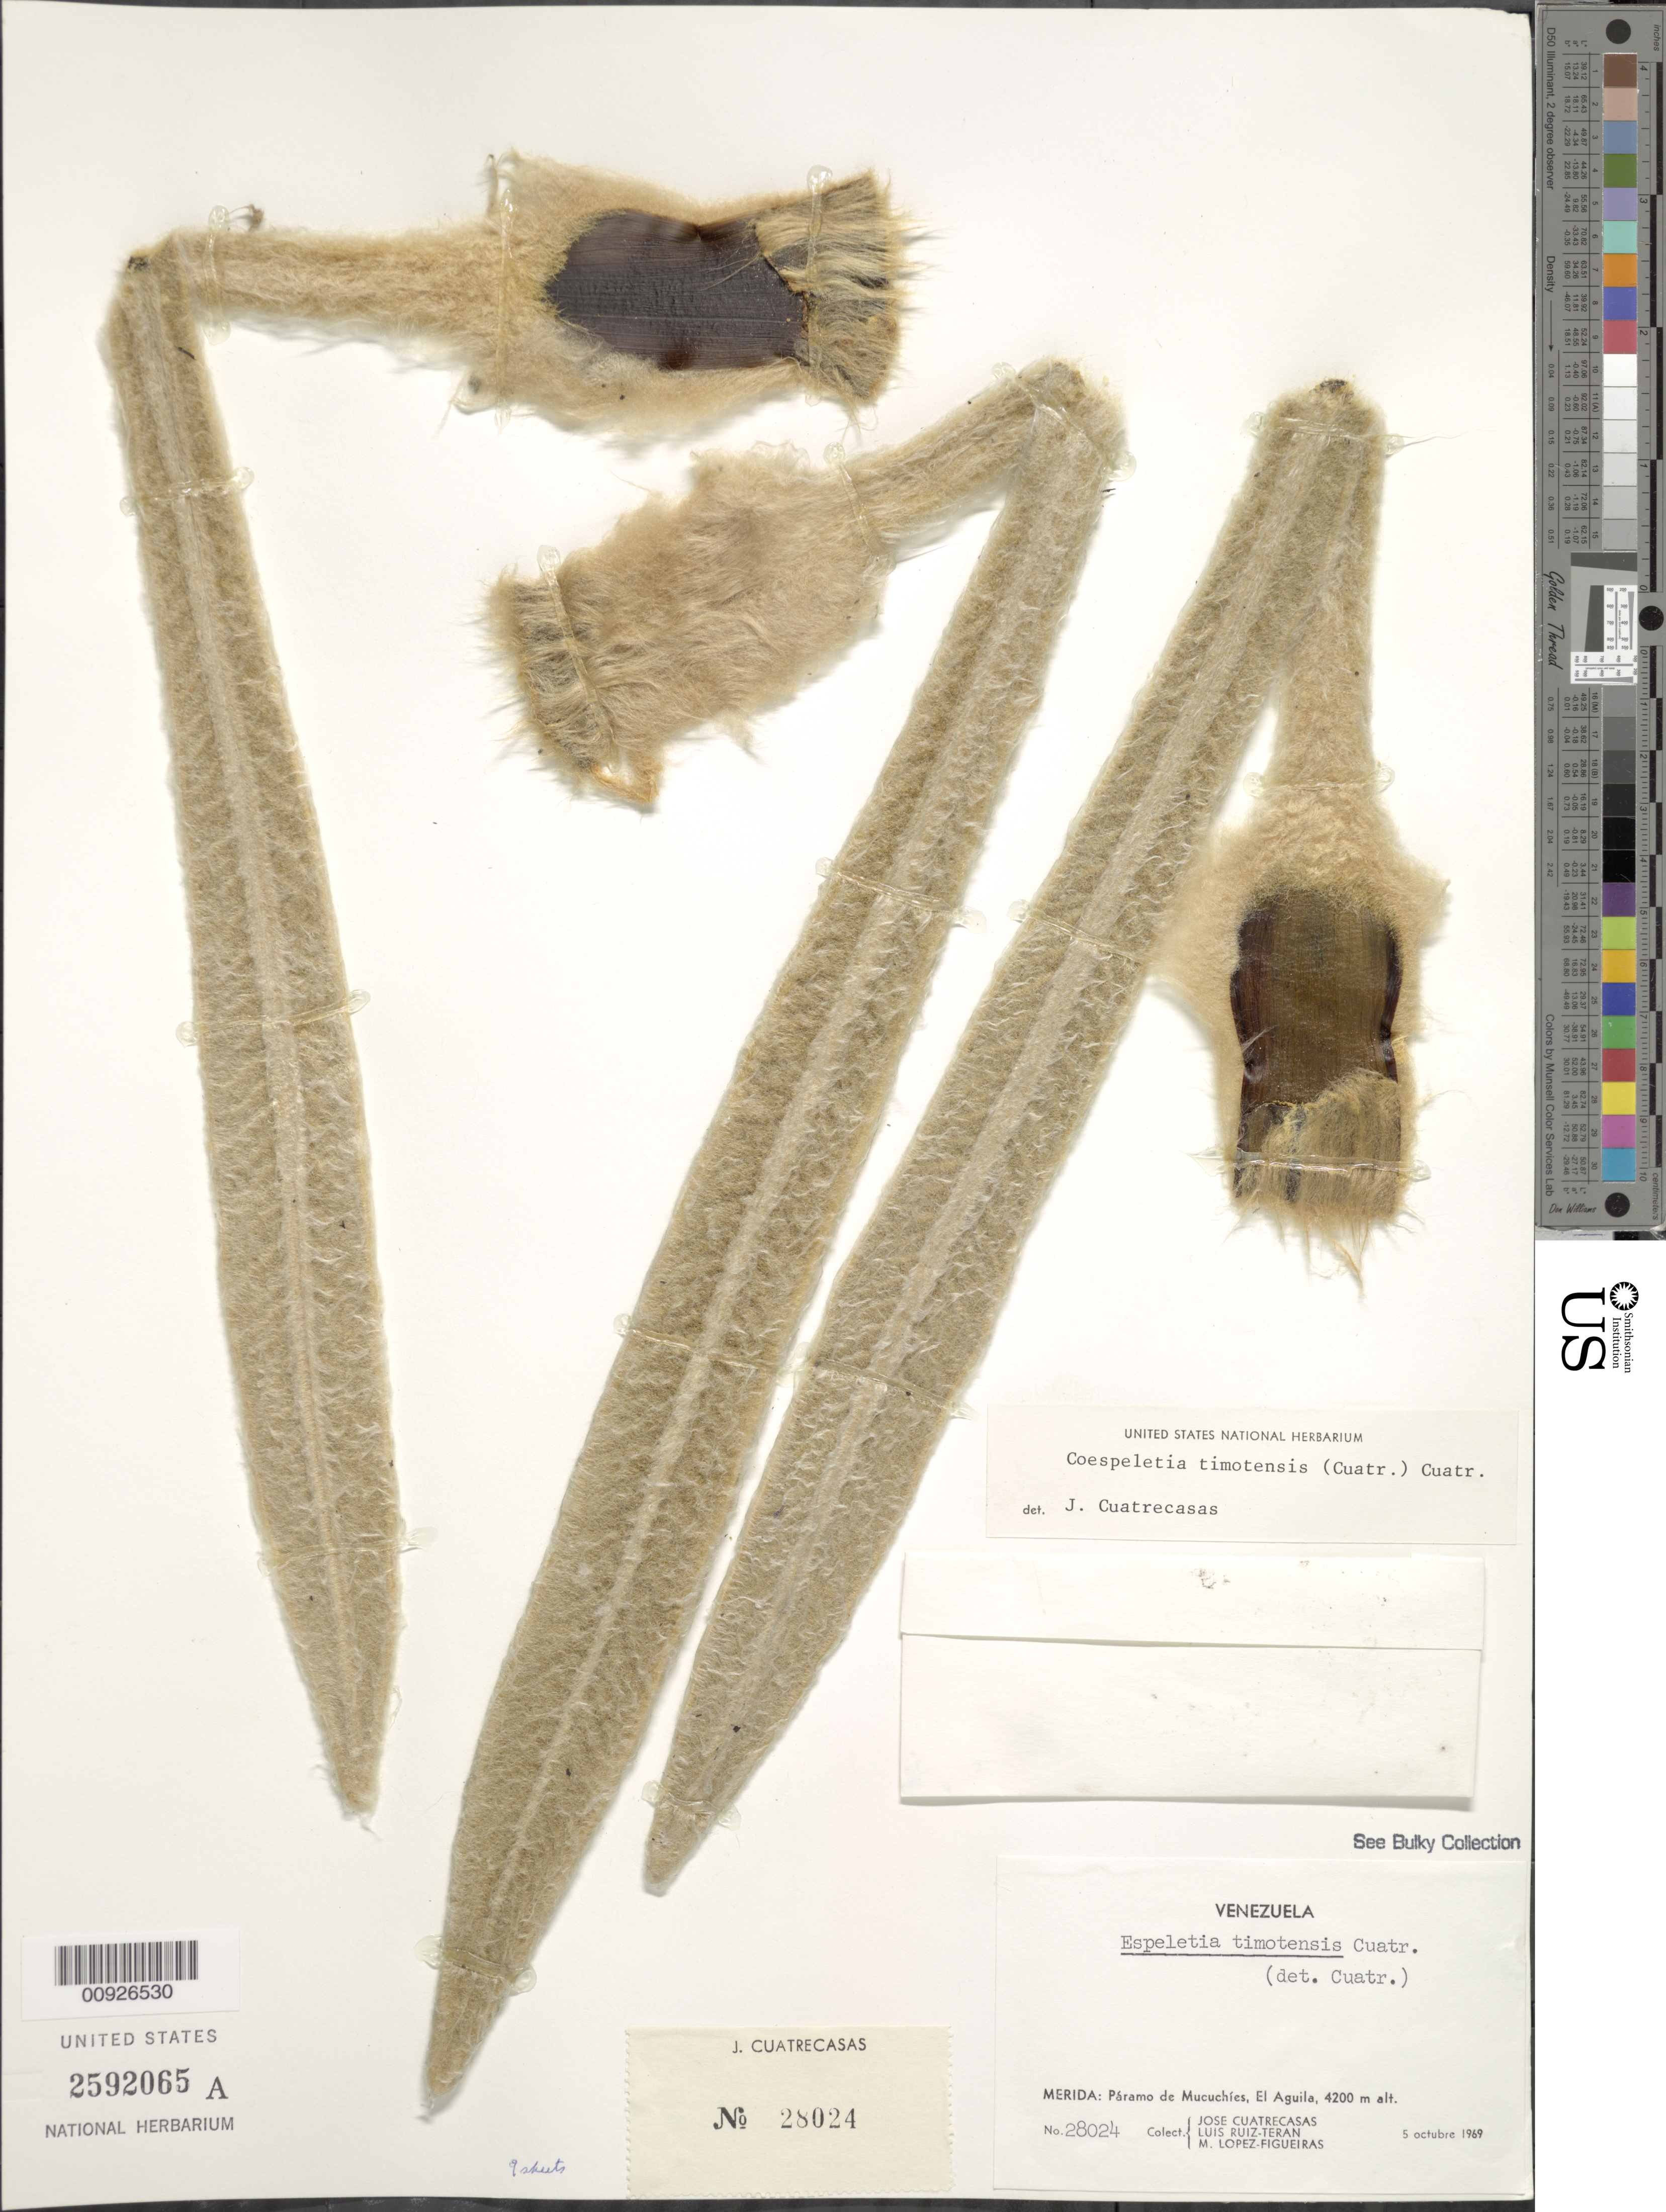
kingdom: Plantae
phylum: Tracheophyta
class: Magnoliopsida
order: Asterales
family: Asteraceae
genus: Coespeletia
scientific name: Coespeletia timotensis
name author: (Cuatrec.) Cuatrec.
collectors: J. Cuatrecasas, L. E. Ruíz-Terán & M. López Figueiras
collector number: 28024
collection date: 1969-10-05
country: Venezuela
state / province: Mérida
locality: P. de Mucuchíes. El Águila.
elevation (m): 4200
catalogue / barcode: US 2592065A